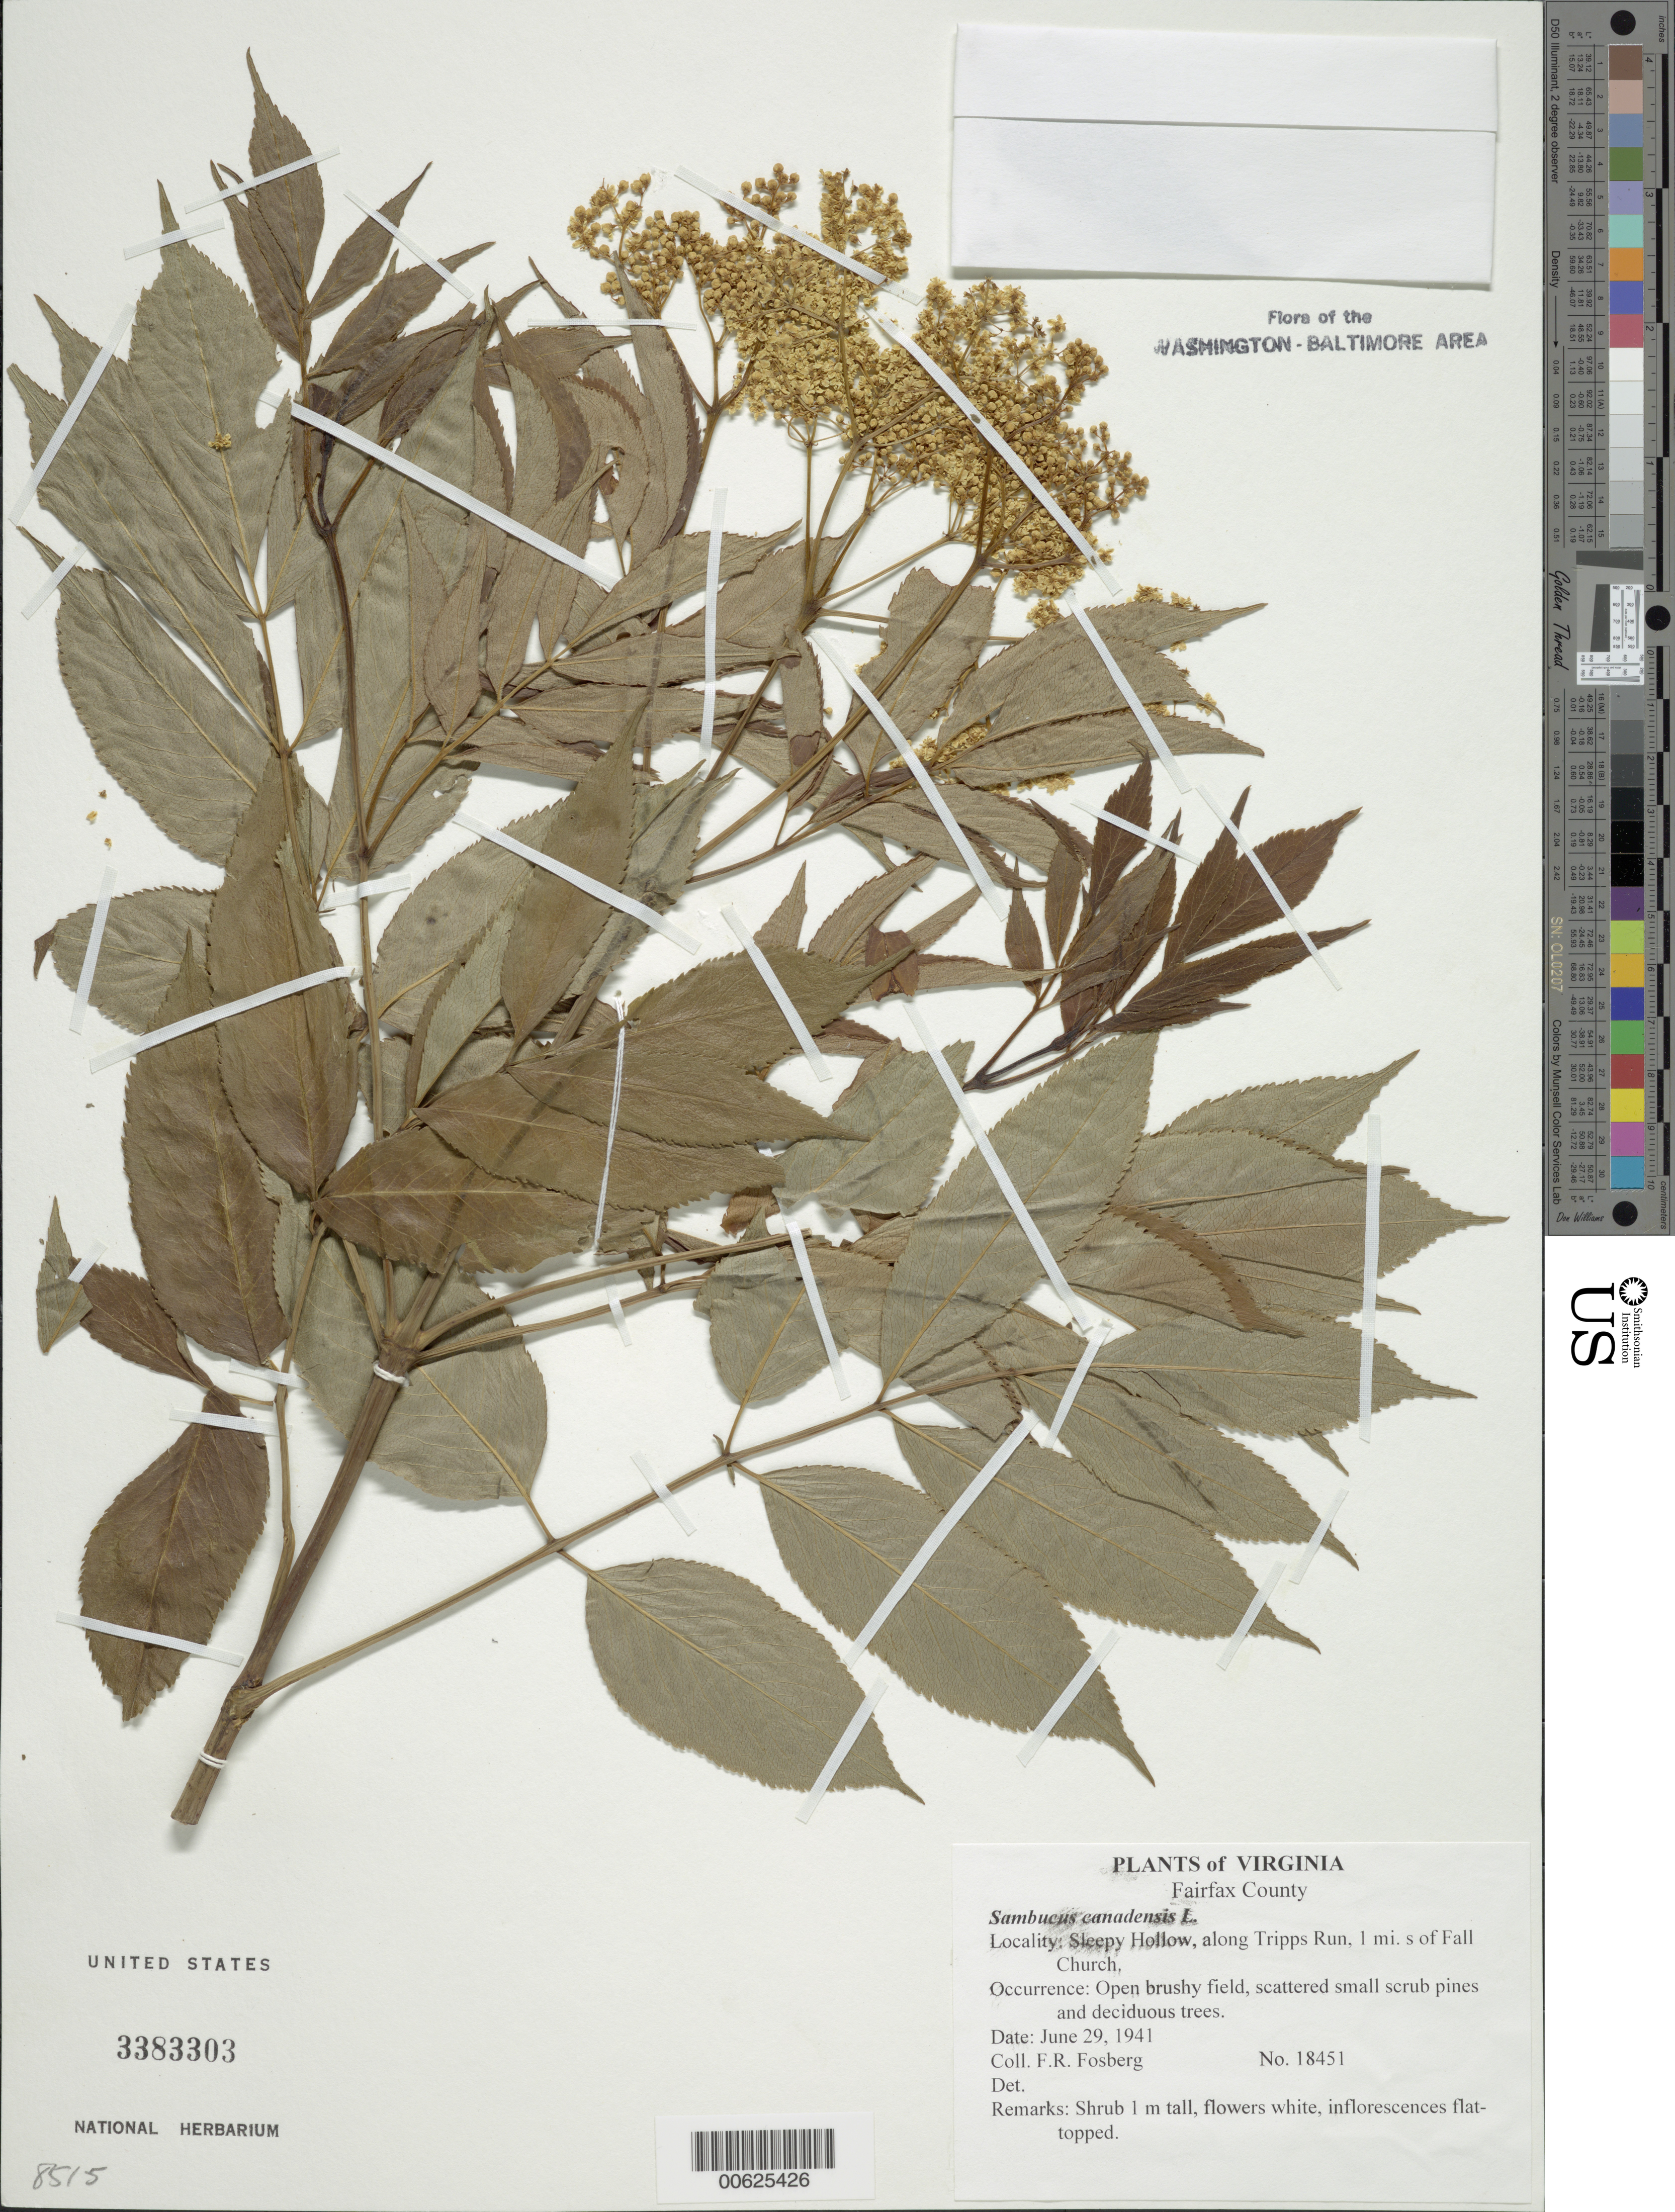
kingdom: Plantae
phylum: Tracheophyta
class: Magnoliopsida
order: Dipsacales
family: Viburnaceae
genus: Sambucus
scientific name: Sambucus canadensis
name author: L.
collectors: F. R. Fosberg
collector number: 18451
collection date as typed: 29 Jun 1941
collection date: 1941-06-29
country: United States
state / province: Virginia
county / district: Fairfax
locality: Sleepy Hollow, along Tripps Run, 1 mi. S of Falls Church.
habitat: Open brushy field, scattered small scrub pines and deciduous trees.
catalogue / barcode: US 3383303